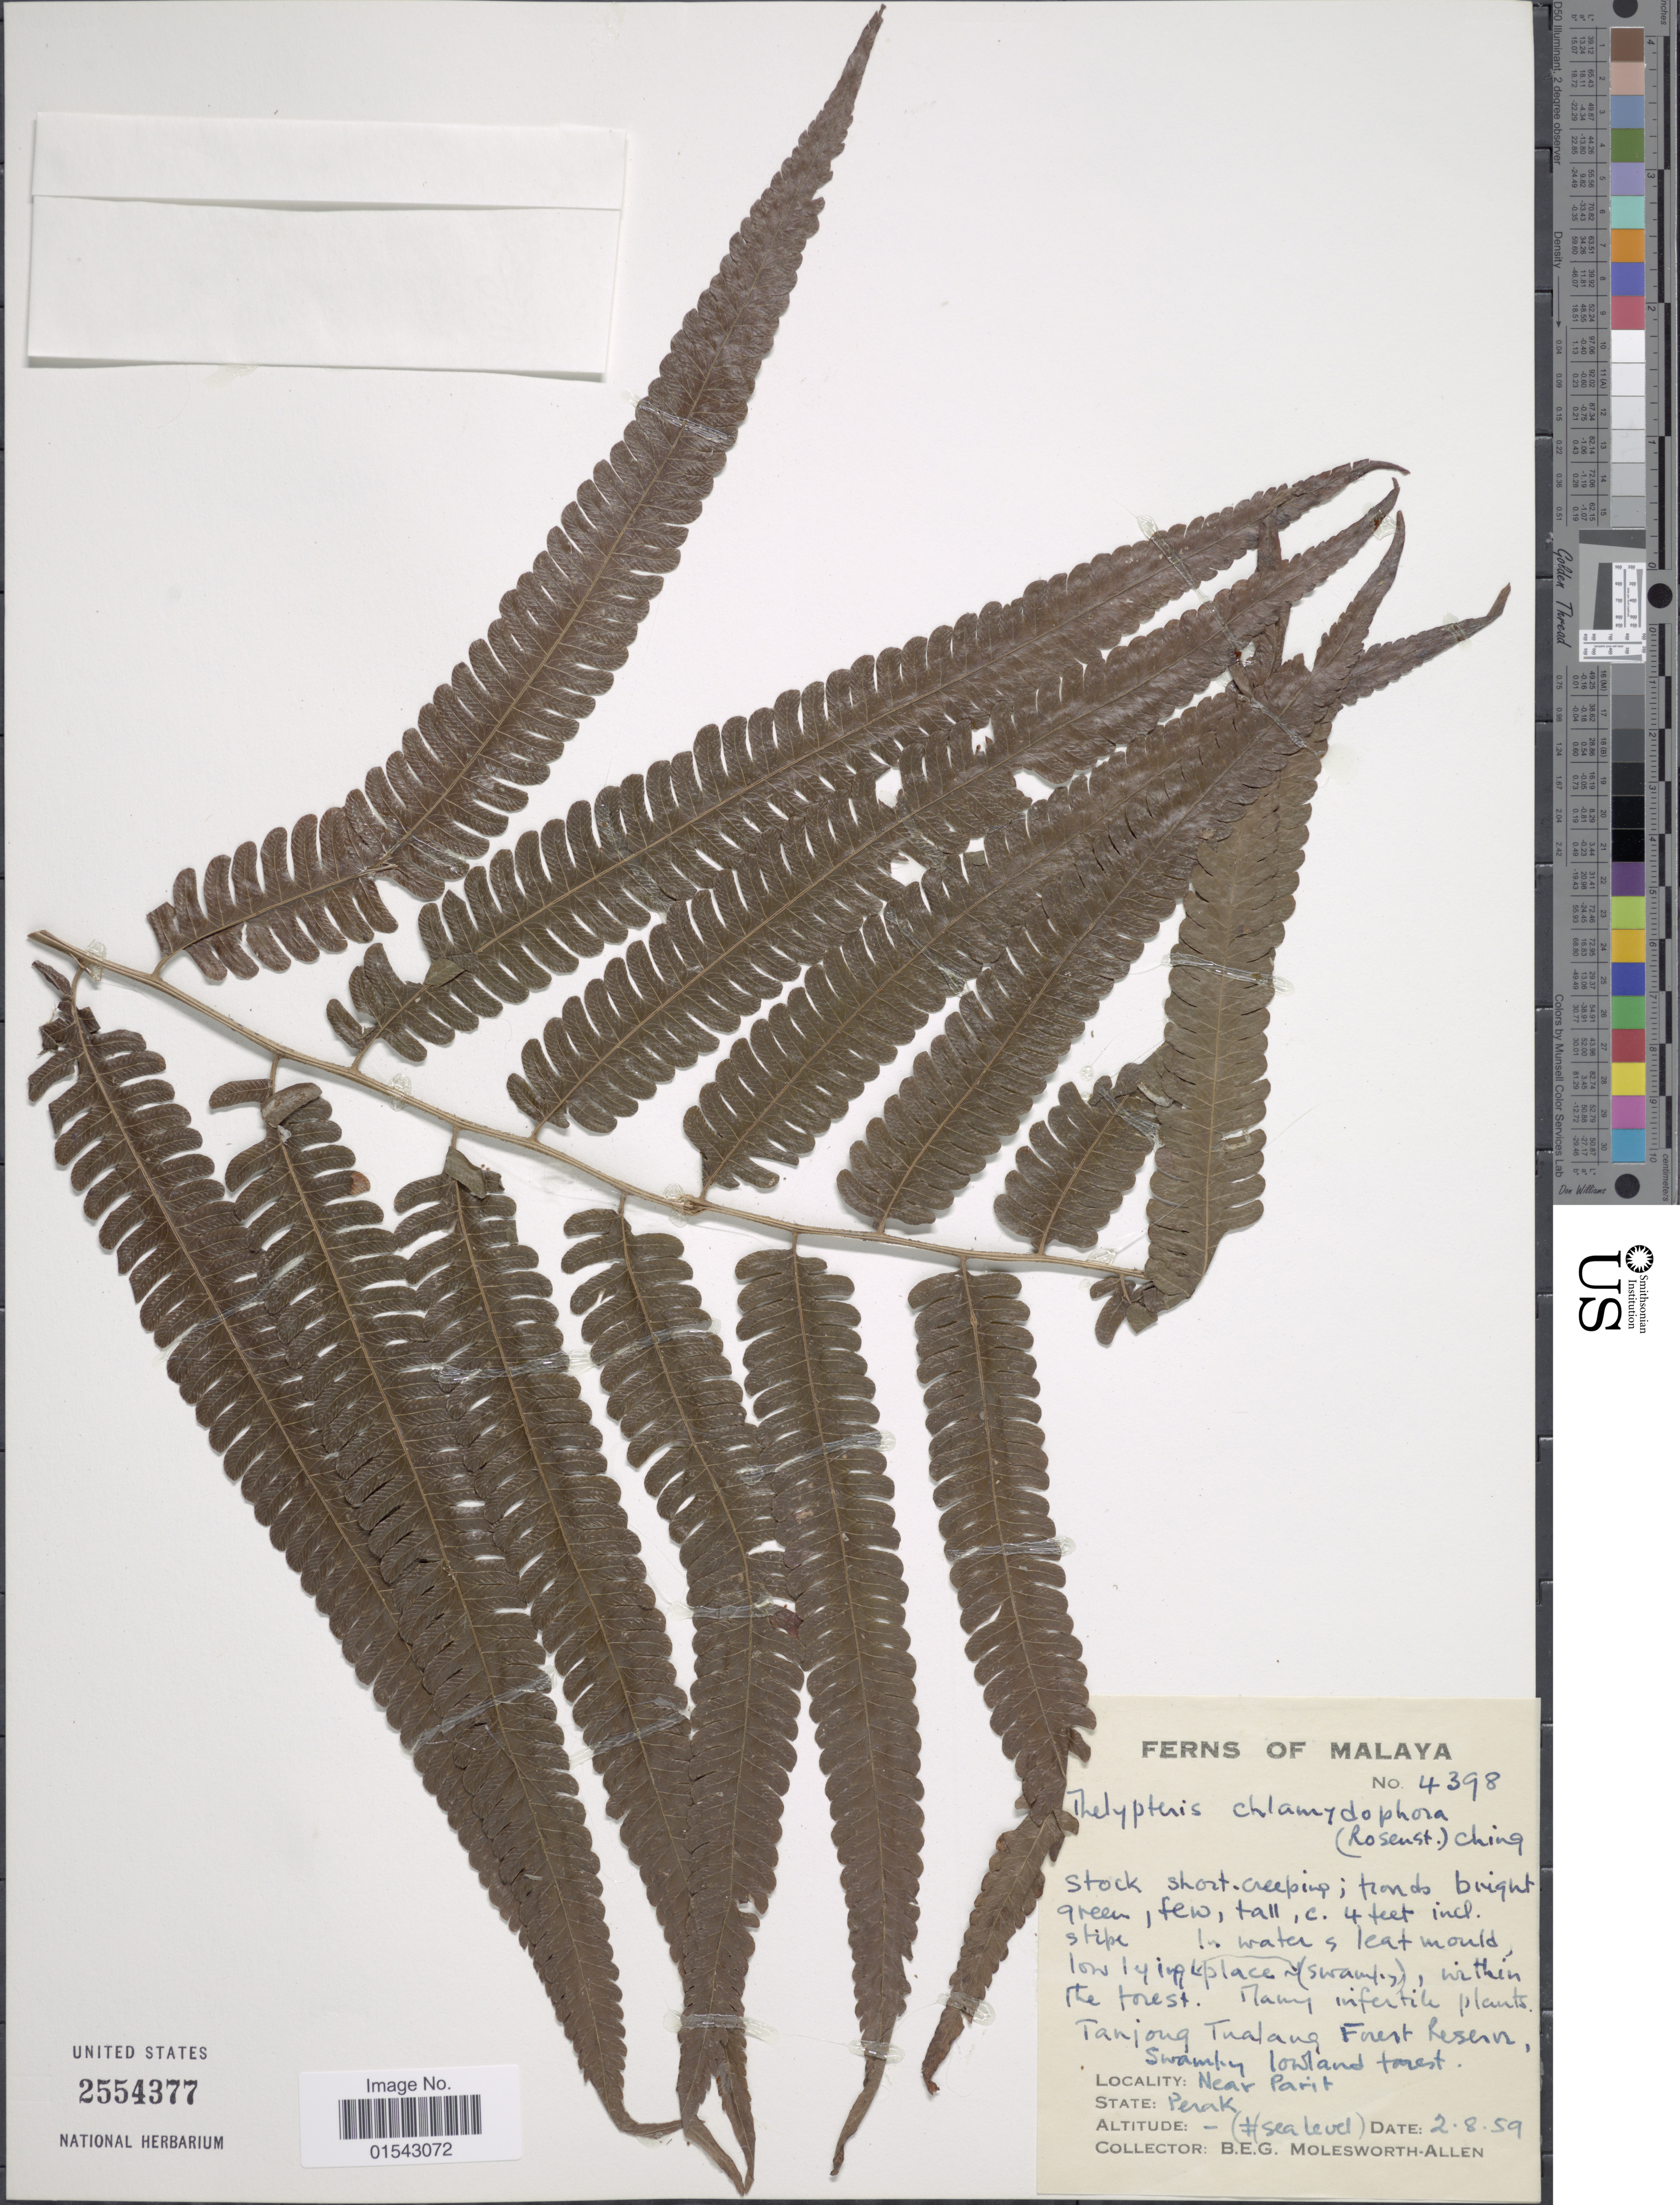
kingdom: Plantae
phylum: Tracheophyta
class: Polypodiopsida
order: Polypodiales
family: Thelypteridaceae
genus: Mesophlebion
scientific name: Mesophlebion chlamydophorum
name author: (Rosenst.) Holttum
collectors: B. E. G. Molesworth-Allen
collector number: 4398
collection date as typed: Transcribed d/m/y: 2/8/59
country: Malaysia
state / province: Perak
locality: Malaya, Tanjong Tualang Forest Lesen, Swampy lowland forest, near Parit, Perak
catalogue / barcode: US 2554377